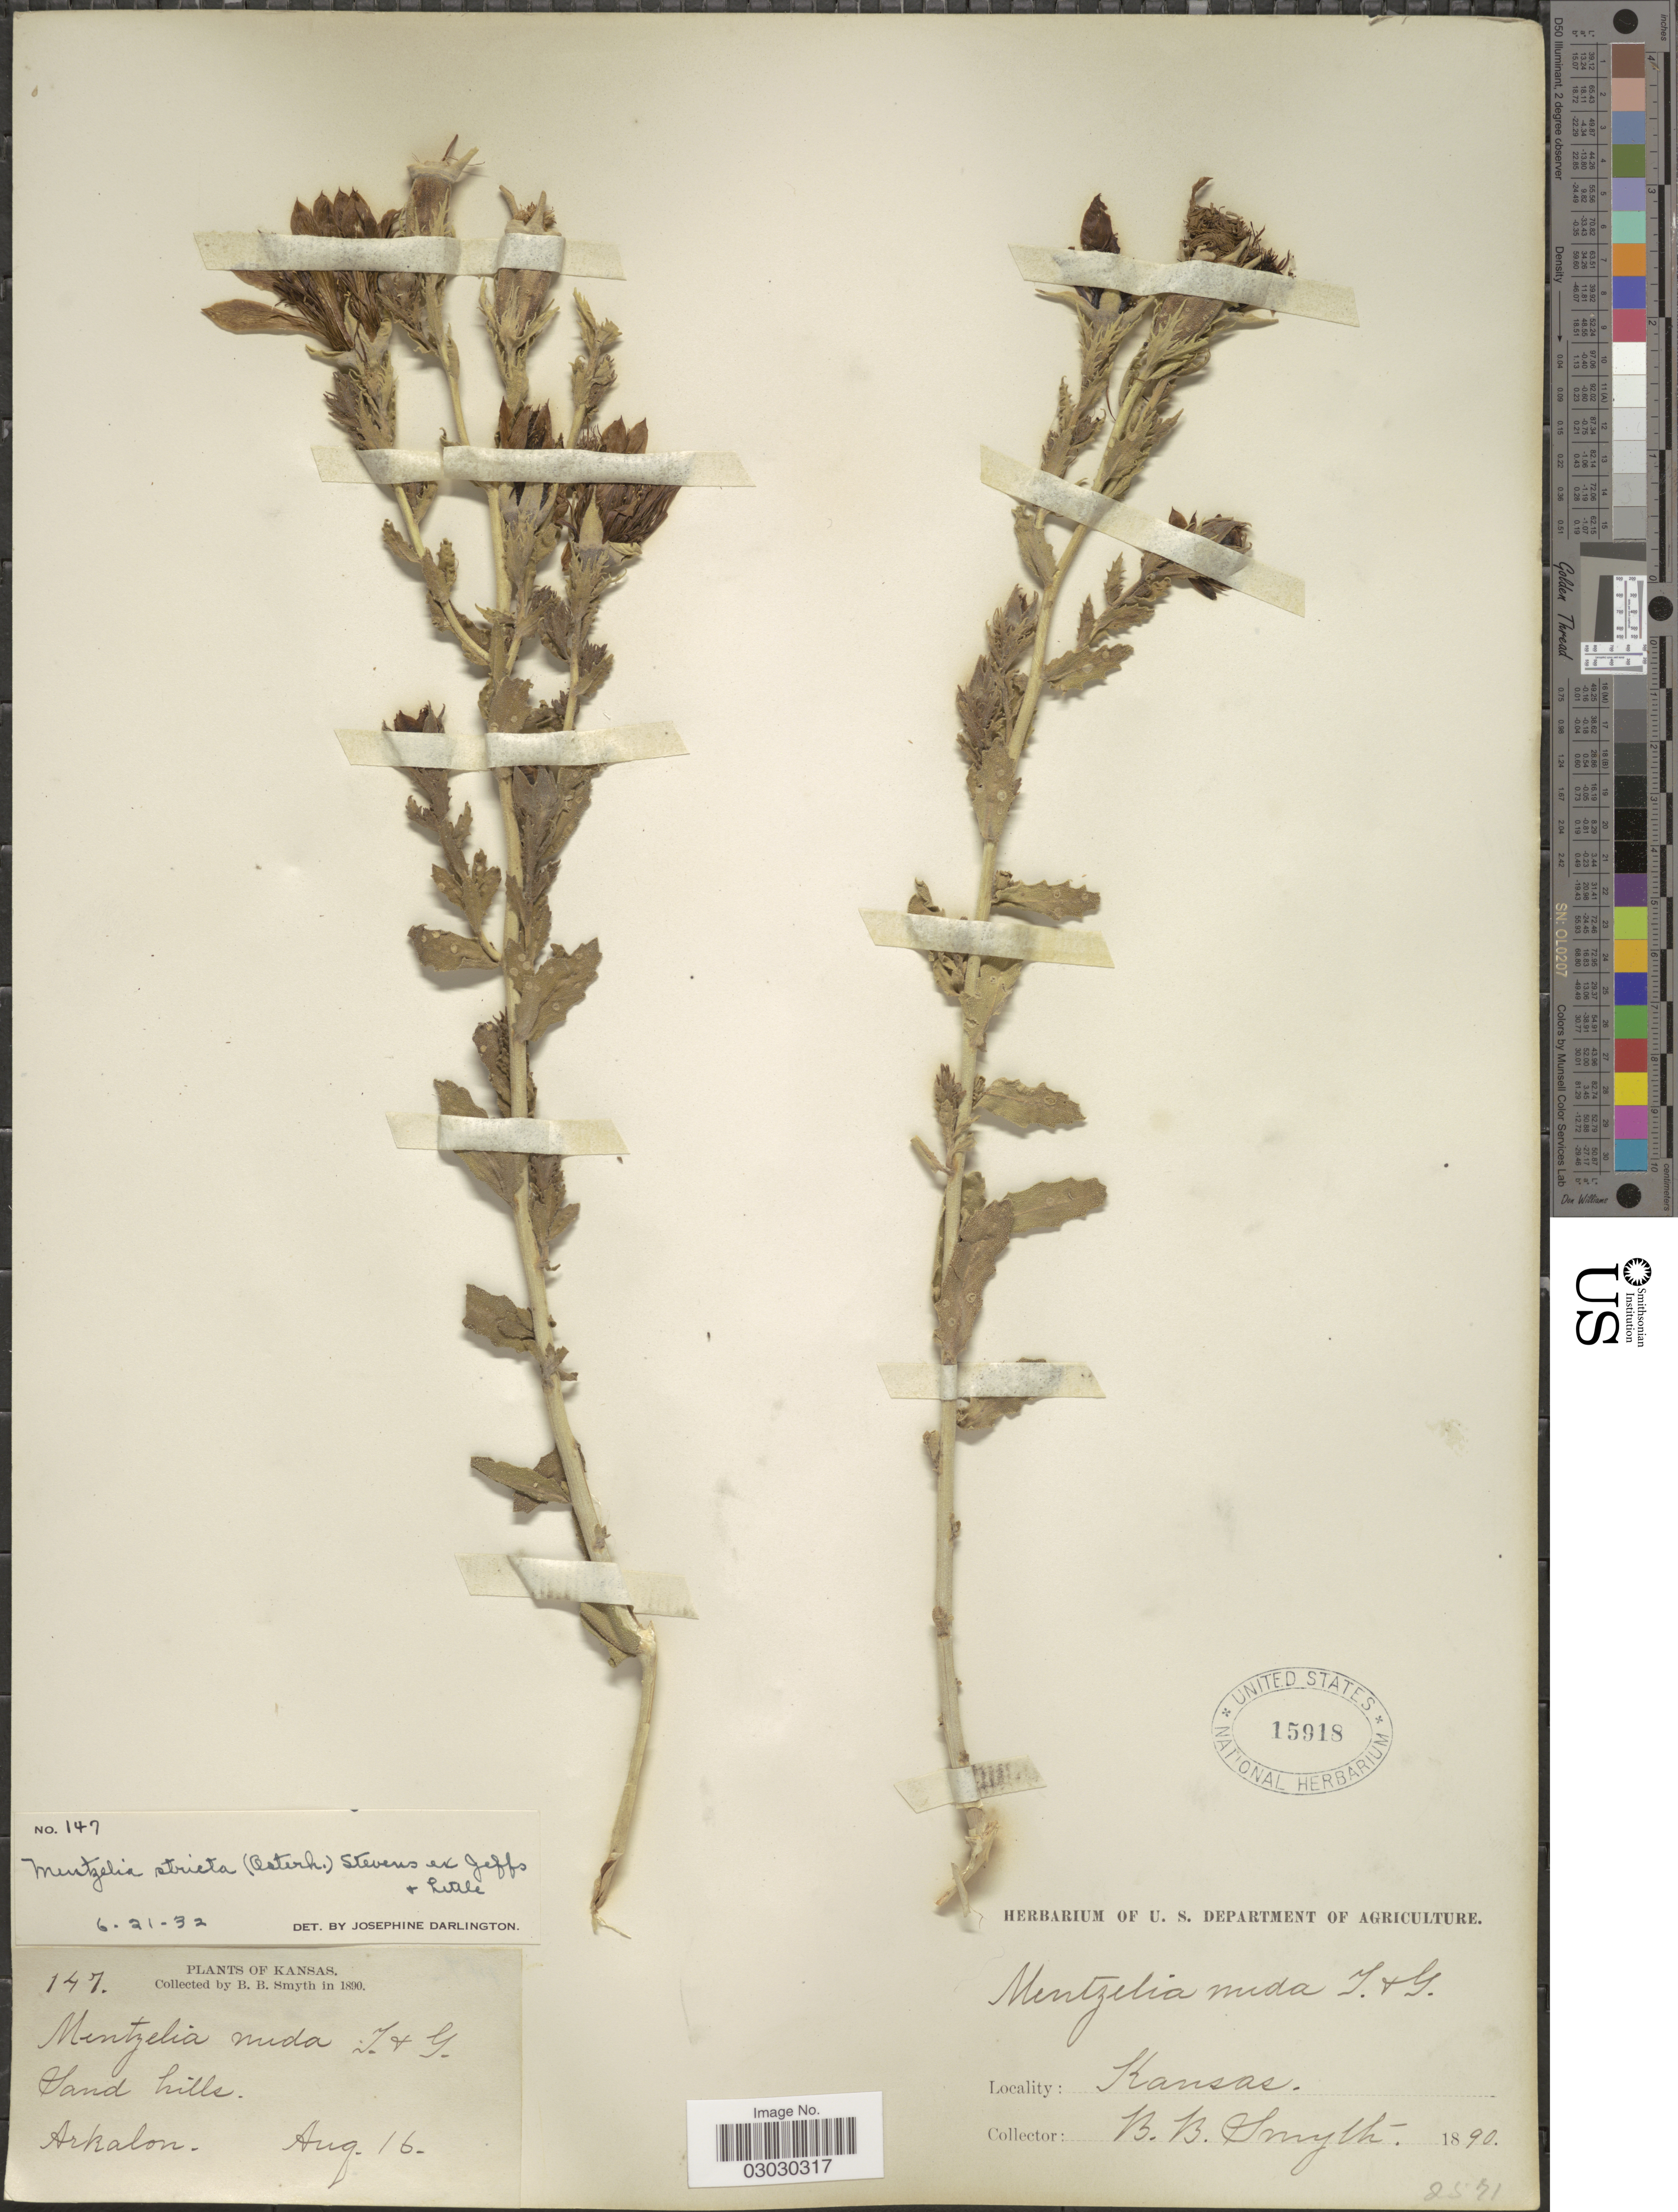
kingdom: Plantae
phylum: Tracheophyta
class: Magnoliopsida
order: Cornales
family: Loasaceae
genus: Mentzelia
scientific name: Mentzelia stricta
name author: (Osterh.) Stevens ex Jeffs & Little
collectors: B. Smyth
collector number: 147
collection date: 1890-08-16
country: United States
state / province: Kansas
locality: Sand hills, Arkalon.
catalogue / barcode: US 15918